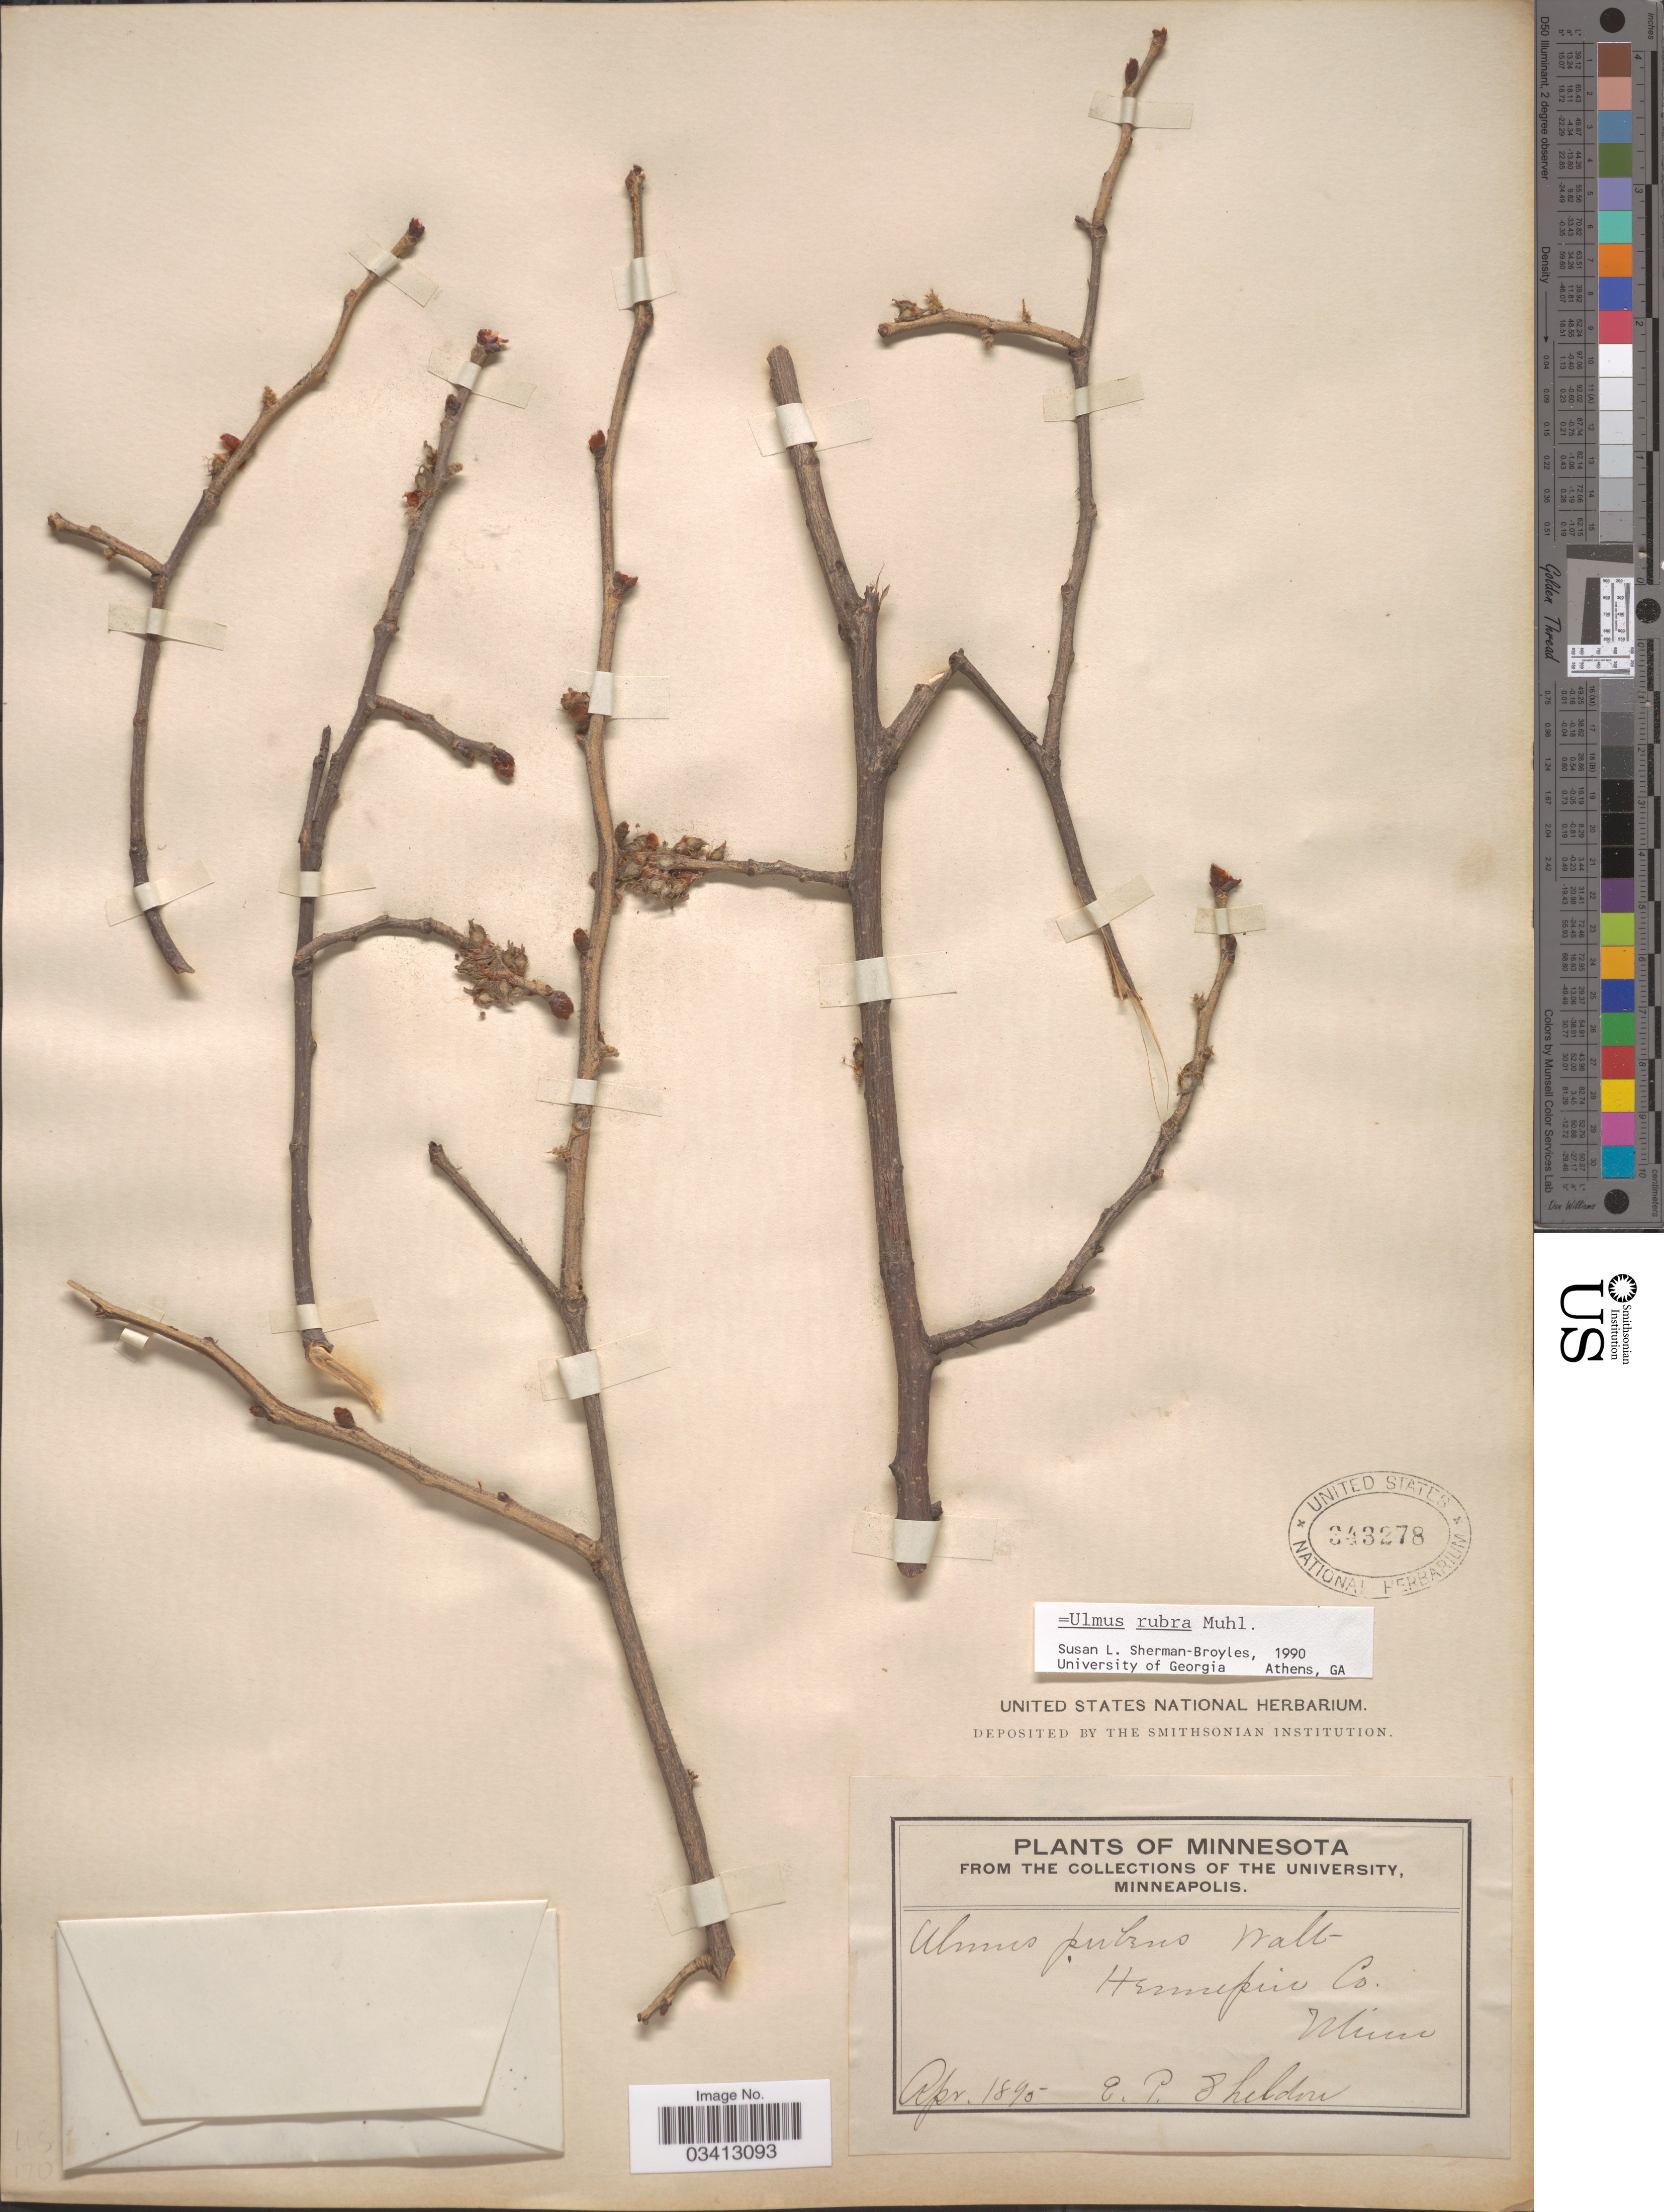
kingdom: Plantae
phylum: Tracheophyta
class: Magnoliopsida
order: Rosales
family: Ulmaceae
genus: Ulmus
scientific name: Ulmus rubra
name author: Muhl.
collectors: E. P. Sheldon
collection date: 1895-04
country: United States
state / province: Minnesota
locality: Hennepin Co.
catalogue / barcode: US 343278